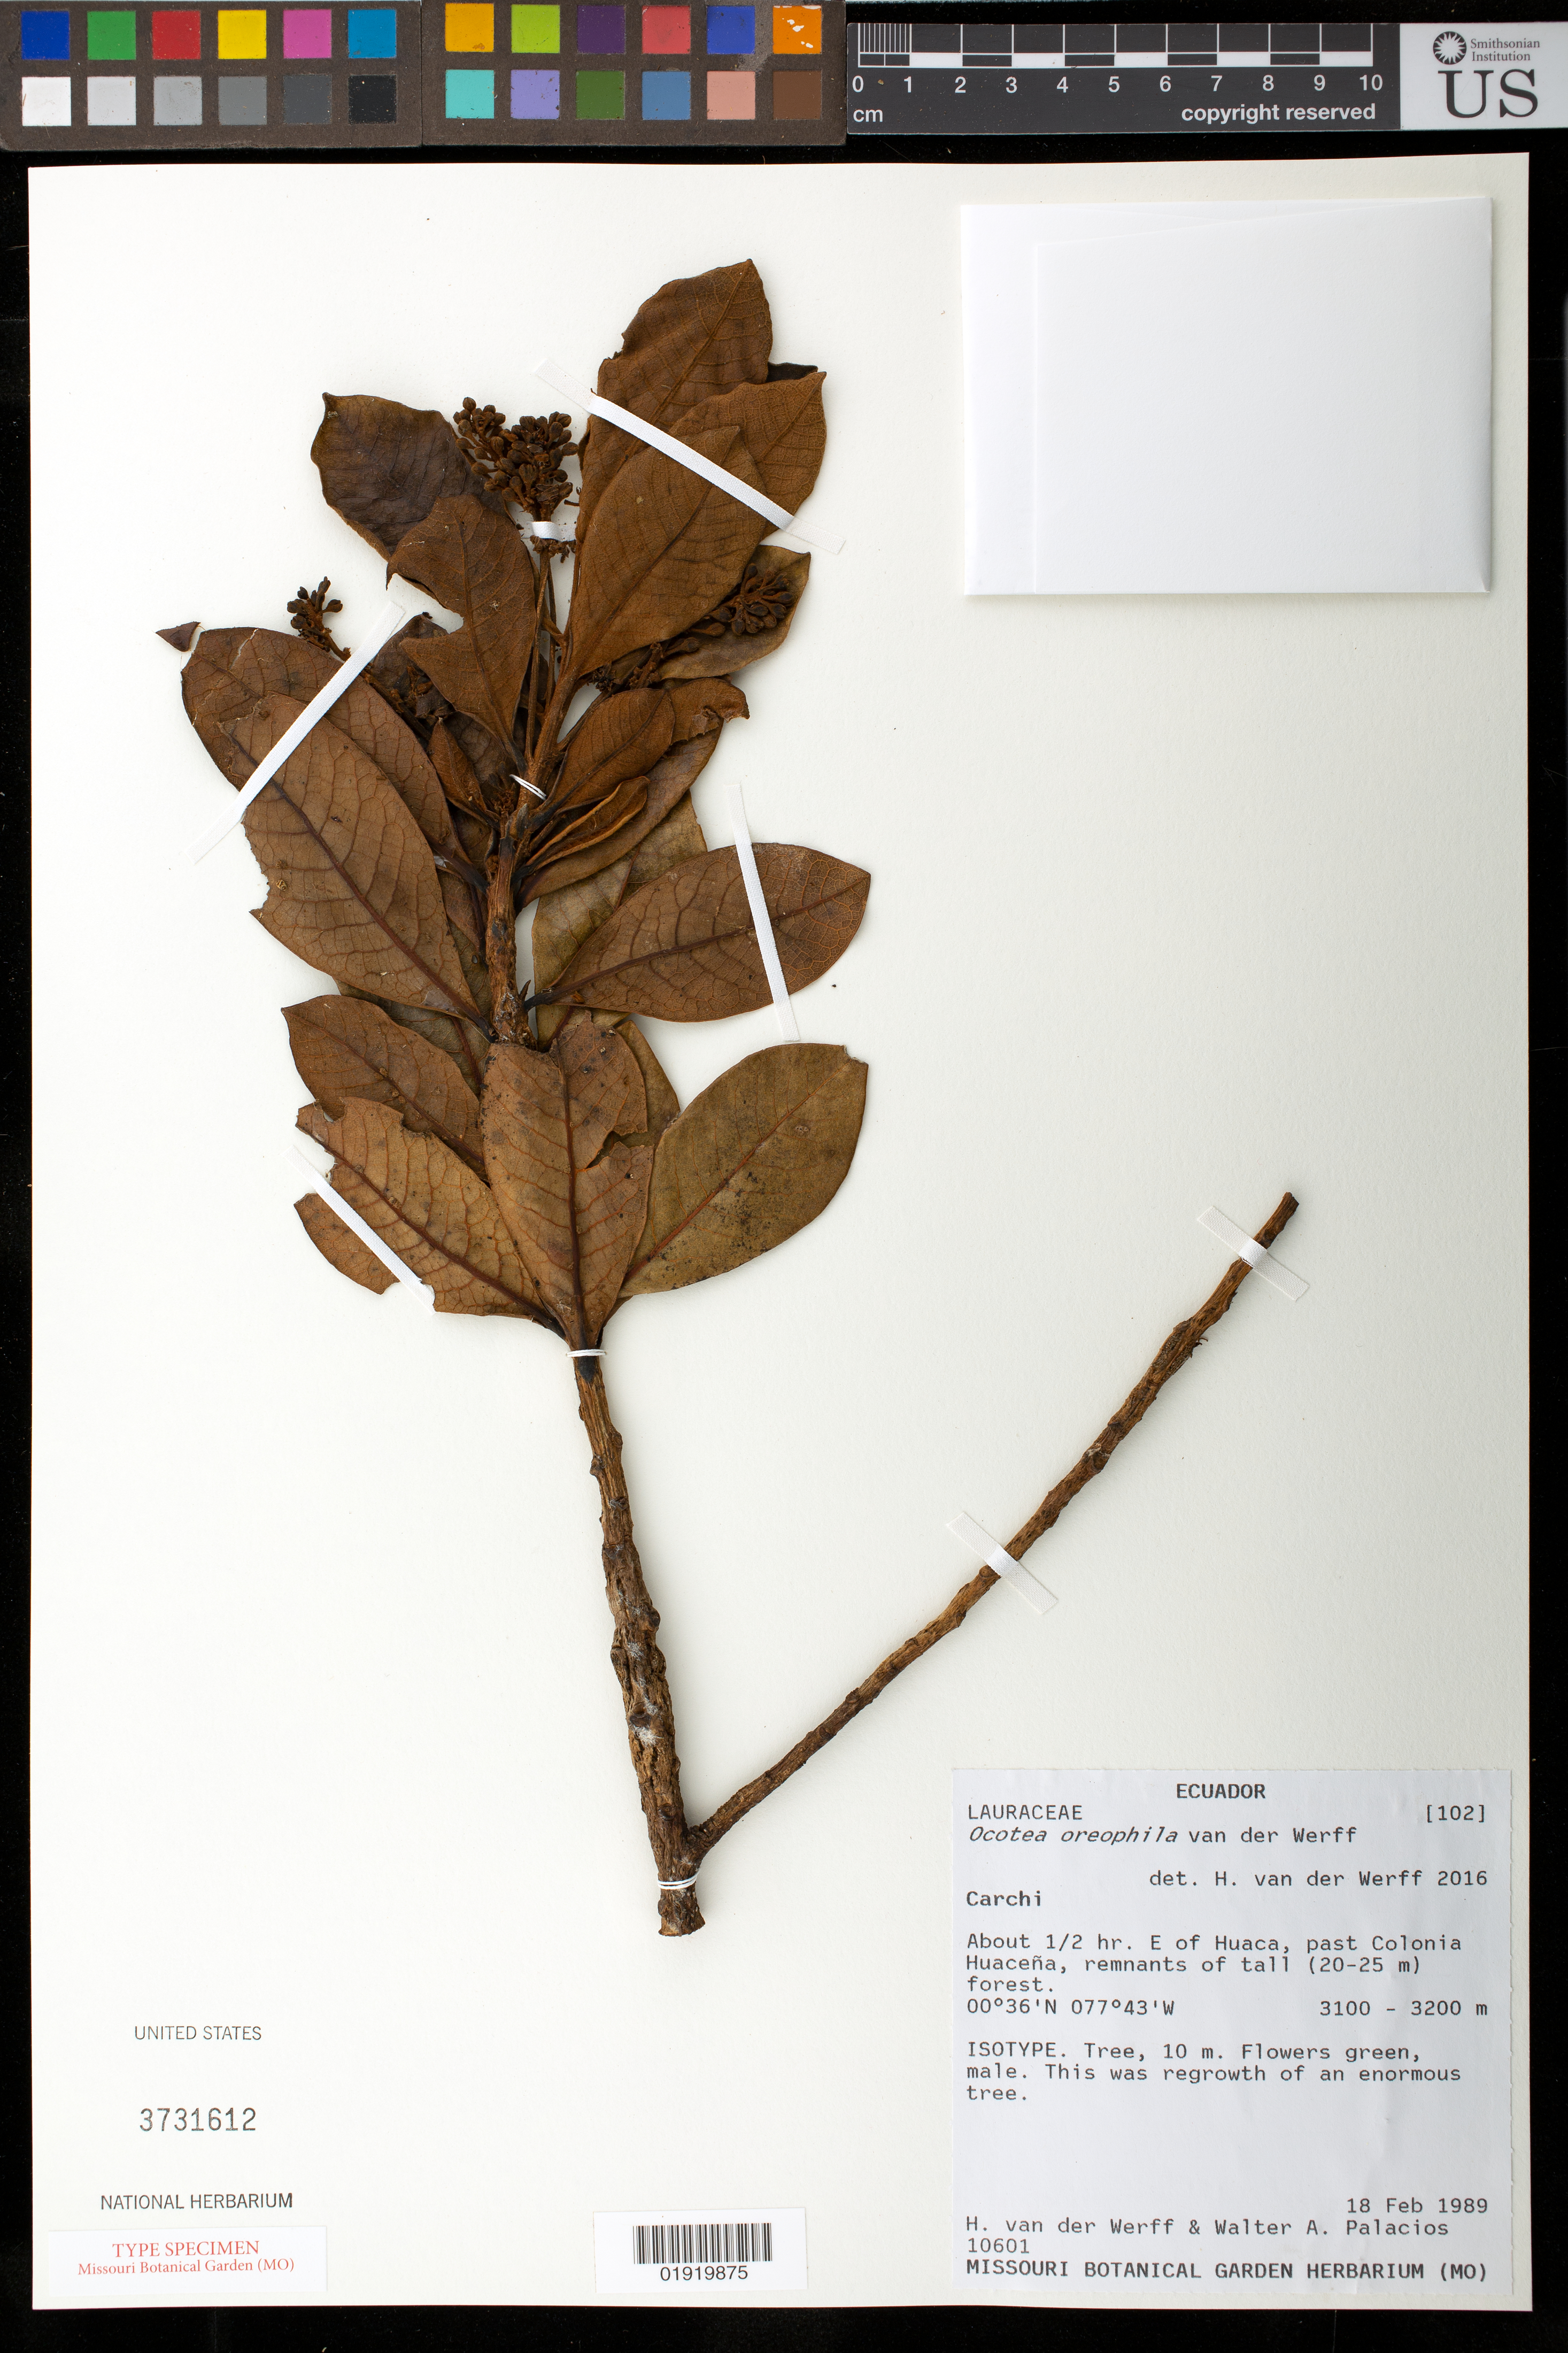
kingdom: Plantae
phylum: Tracheophyta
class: Magnoliopsida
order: Laurales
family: Lauraceae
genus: Ocotea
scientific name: Ocotea oreophila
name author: van der Werff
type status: Isotype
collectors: H. van der Werff & W. Palacios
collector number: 10601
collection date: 1989-02-18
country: Ecuador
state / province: Carchi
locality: About 1/2 hr. E of Huaca, past Colonia Huaceña.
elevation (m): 3100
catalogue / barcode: US 3731612